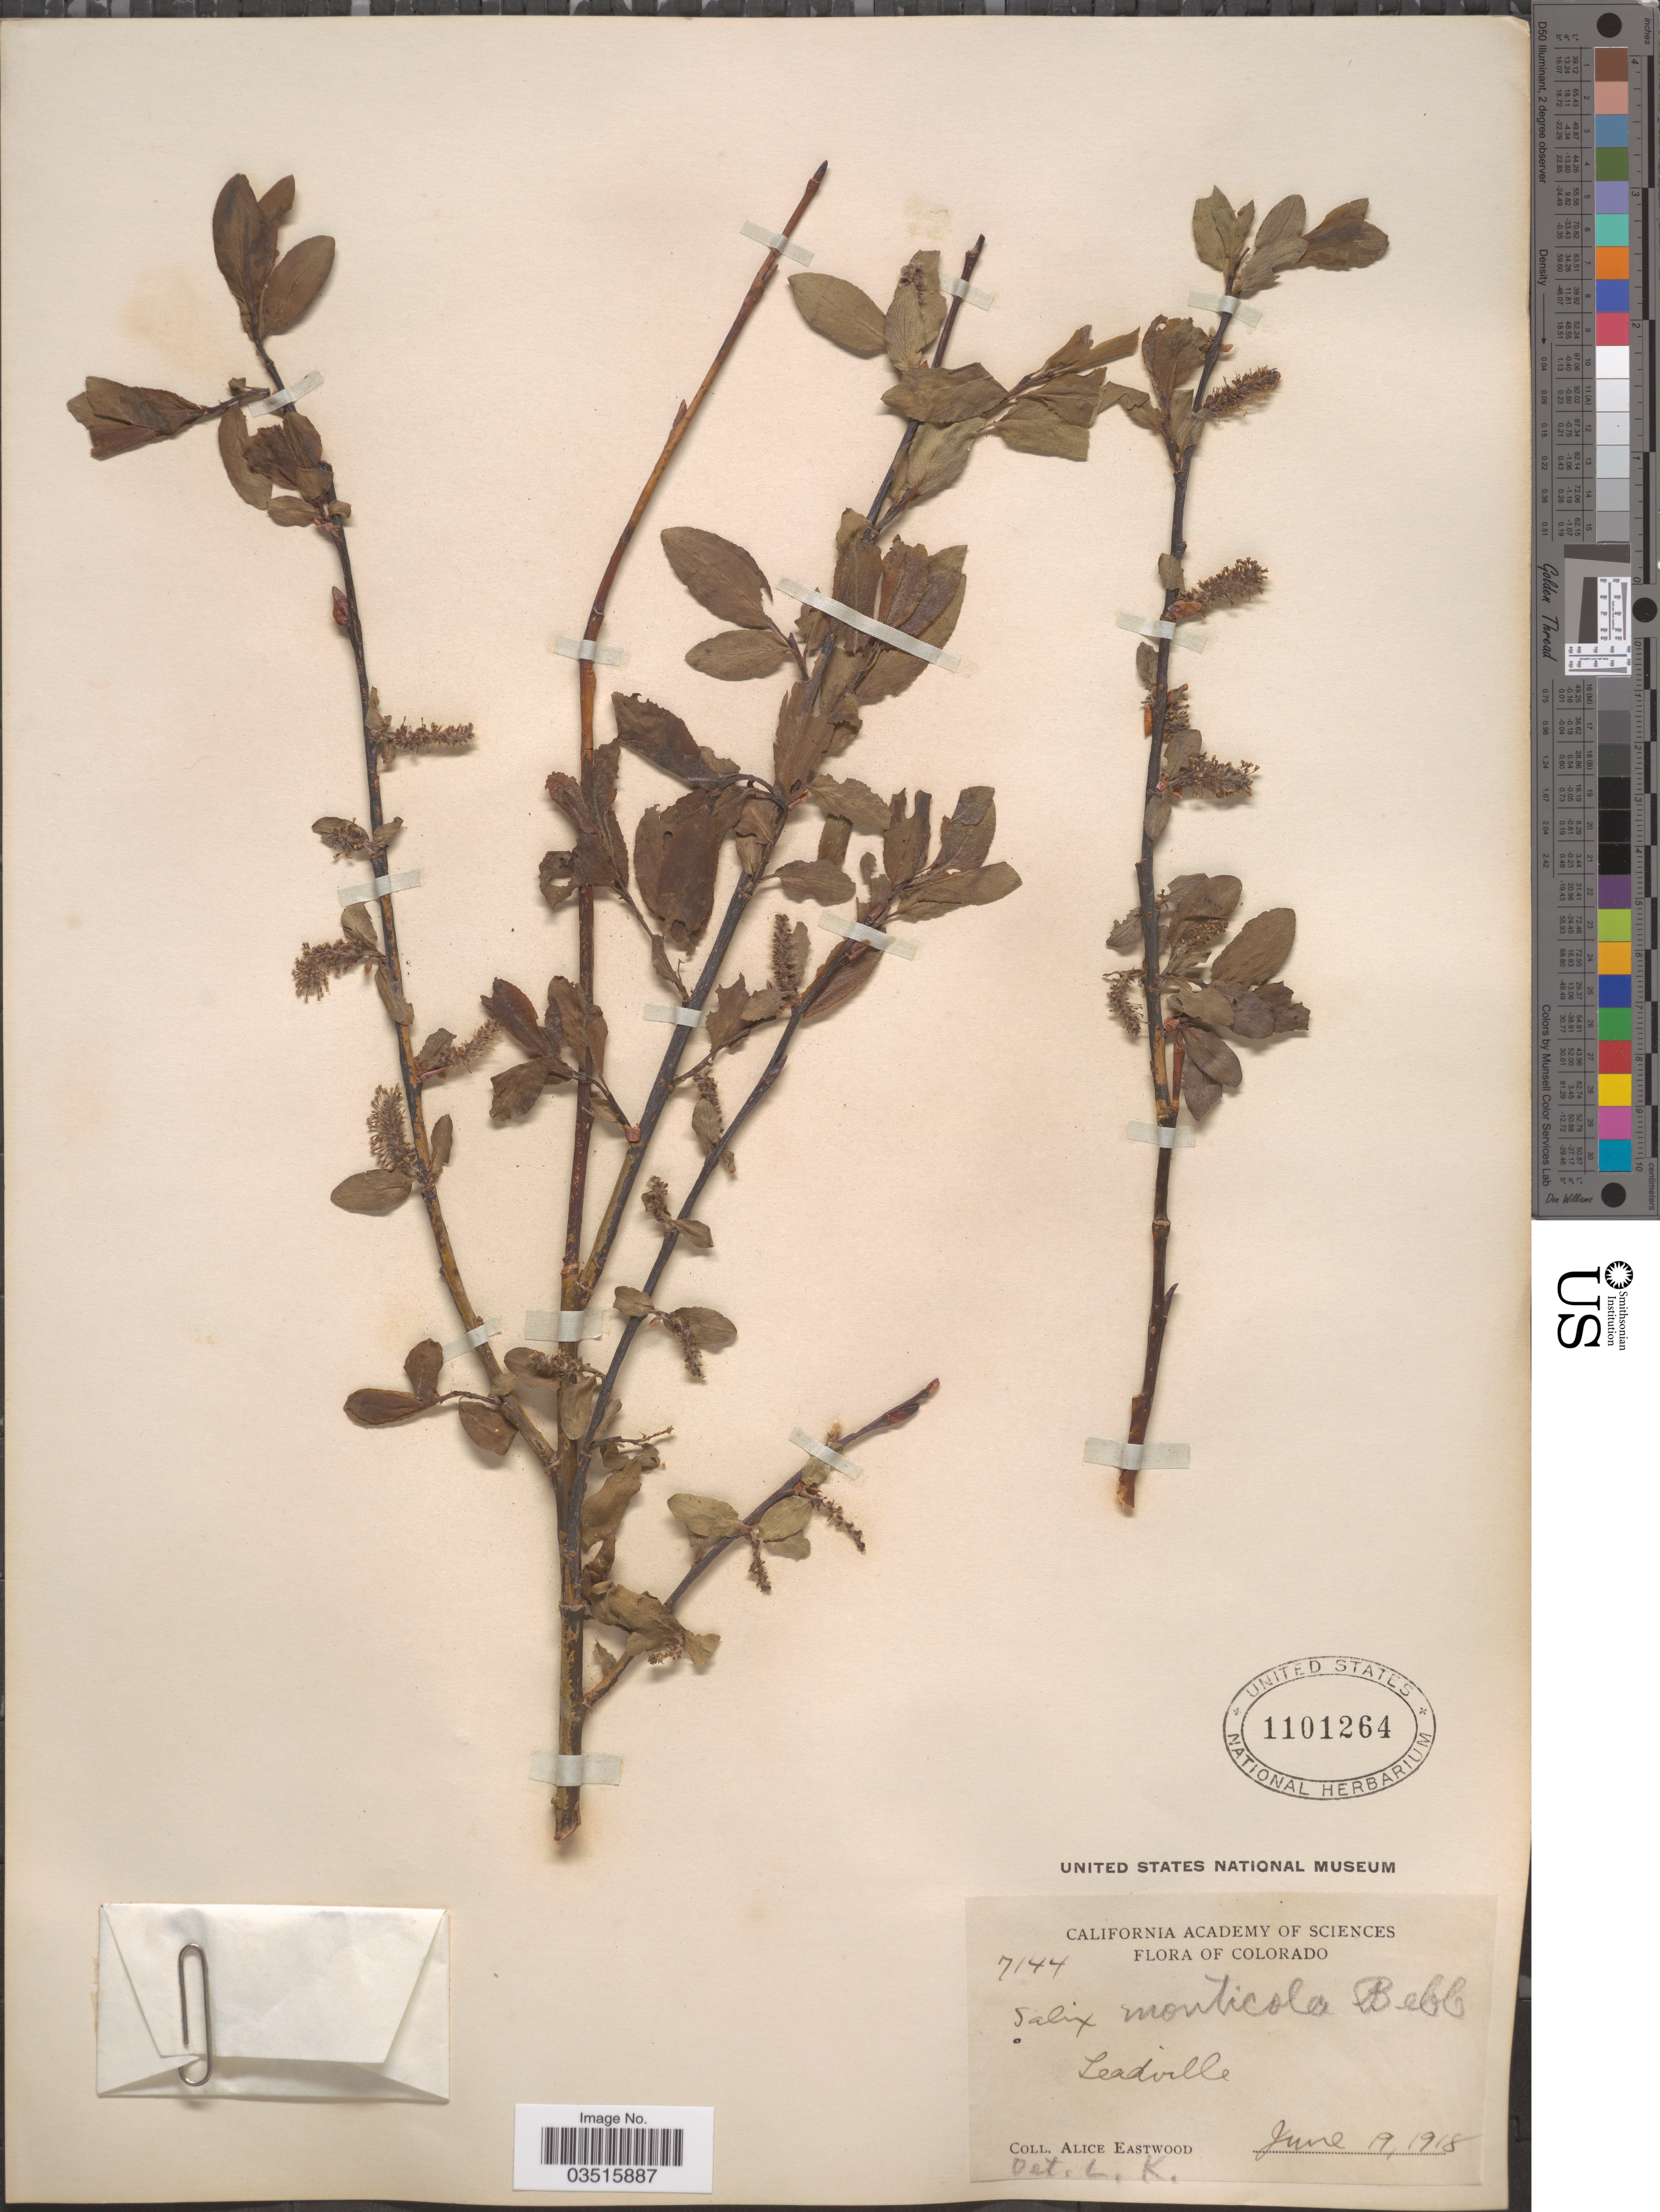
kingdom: Plantae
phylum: Tracheophyta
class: Magnoliopsida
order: Malpighiales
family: Salicaceae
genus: Salix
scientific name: Salix monticola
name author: Bebb.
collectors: A. Eastwood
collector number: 7144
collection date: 1918-06-19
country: United States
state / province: Colorado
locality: Leadville.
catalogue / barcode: US 1101264